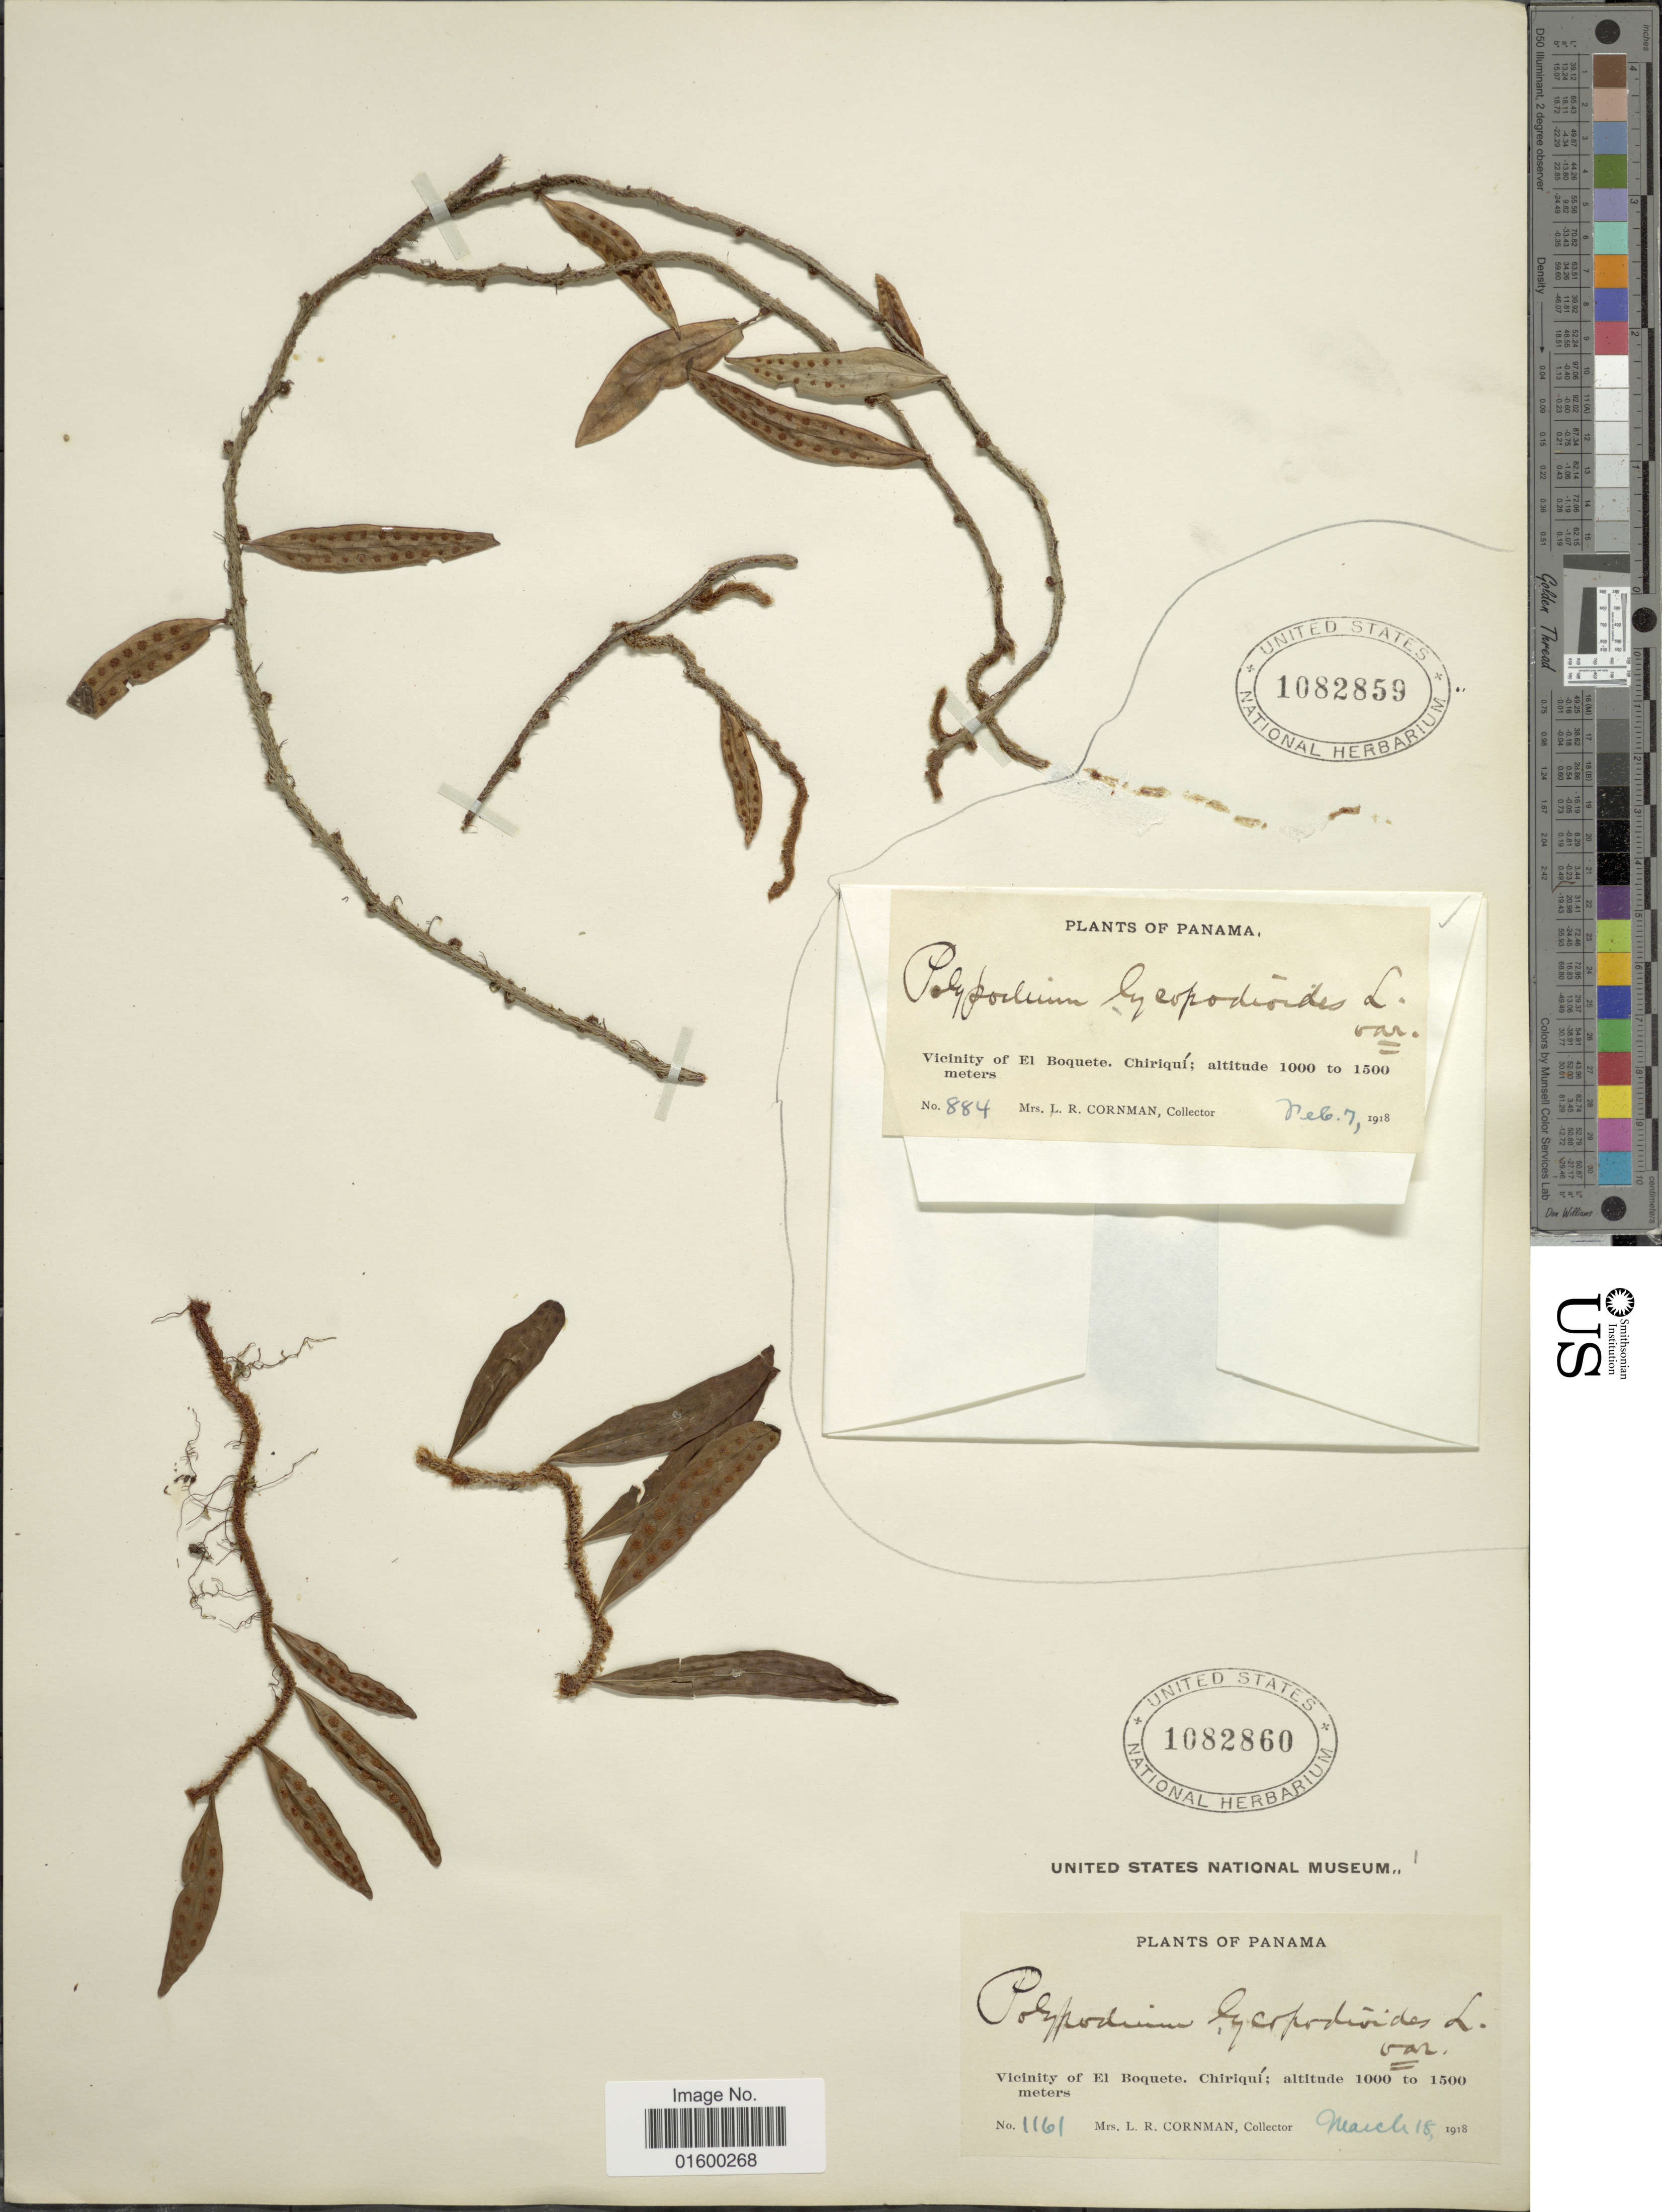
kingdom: Plantae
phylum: Tracheophyta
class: Polypodiopsida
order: Polypodiales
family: Polypodiaceae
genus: Microgramma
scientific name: Microgramma lycopodioides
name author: (L.) Copel.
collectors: L. Cornman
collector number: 884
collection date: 1918-02-07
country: Panama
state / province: Chiriqui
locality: Vicinity of El Boquete, Chiriqui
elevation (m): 1000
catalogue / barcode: US 1082859